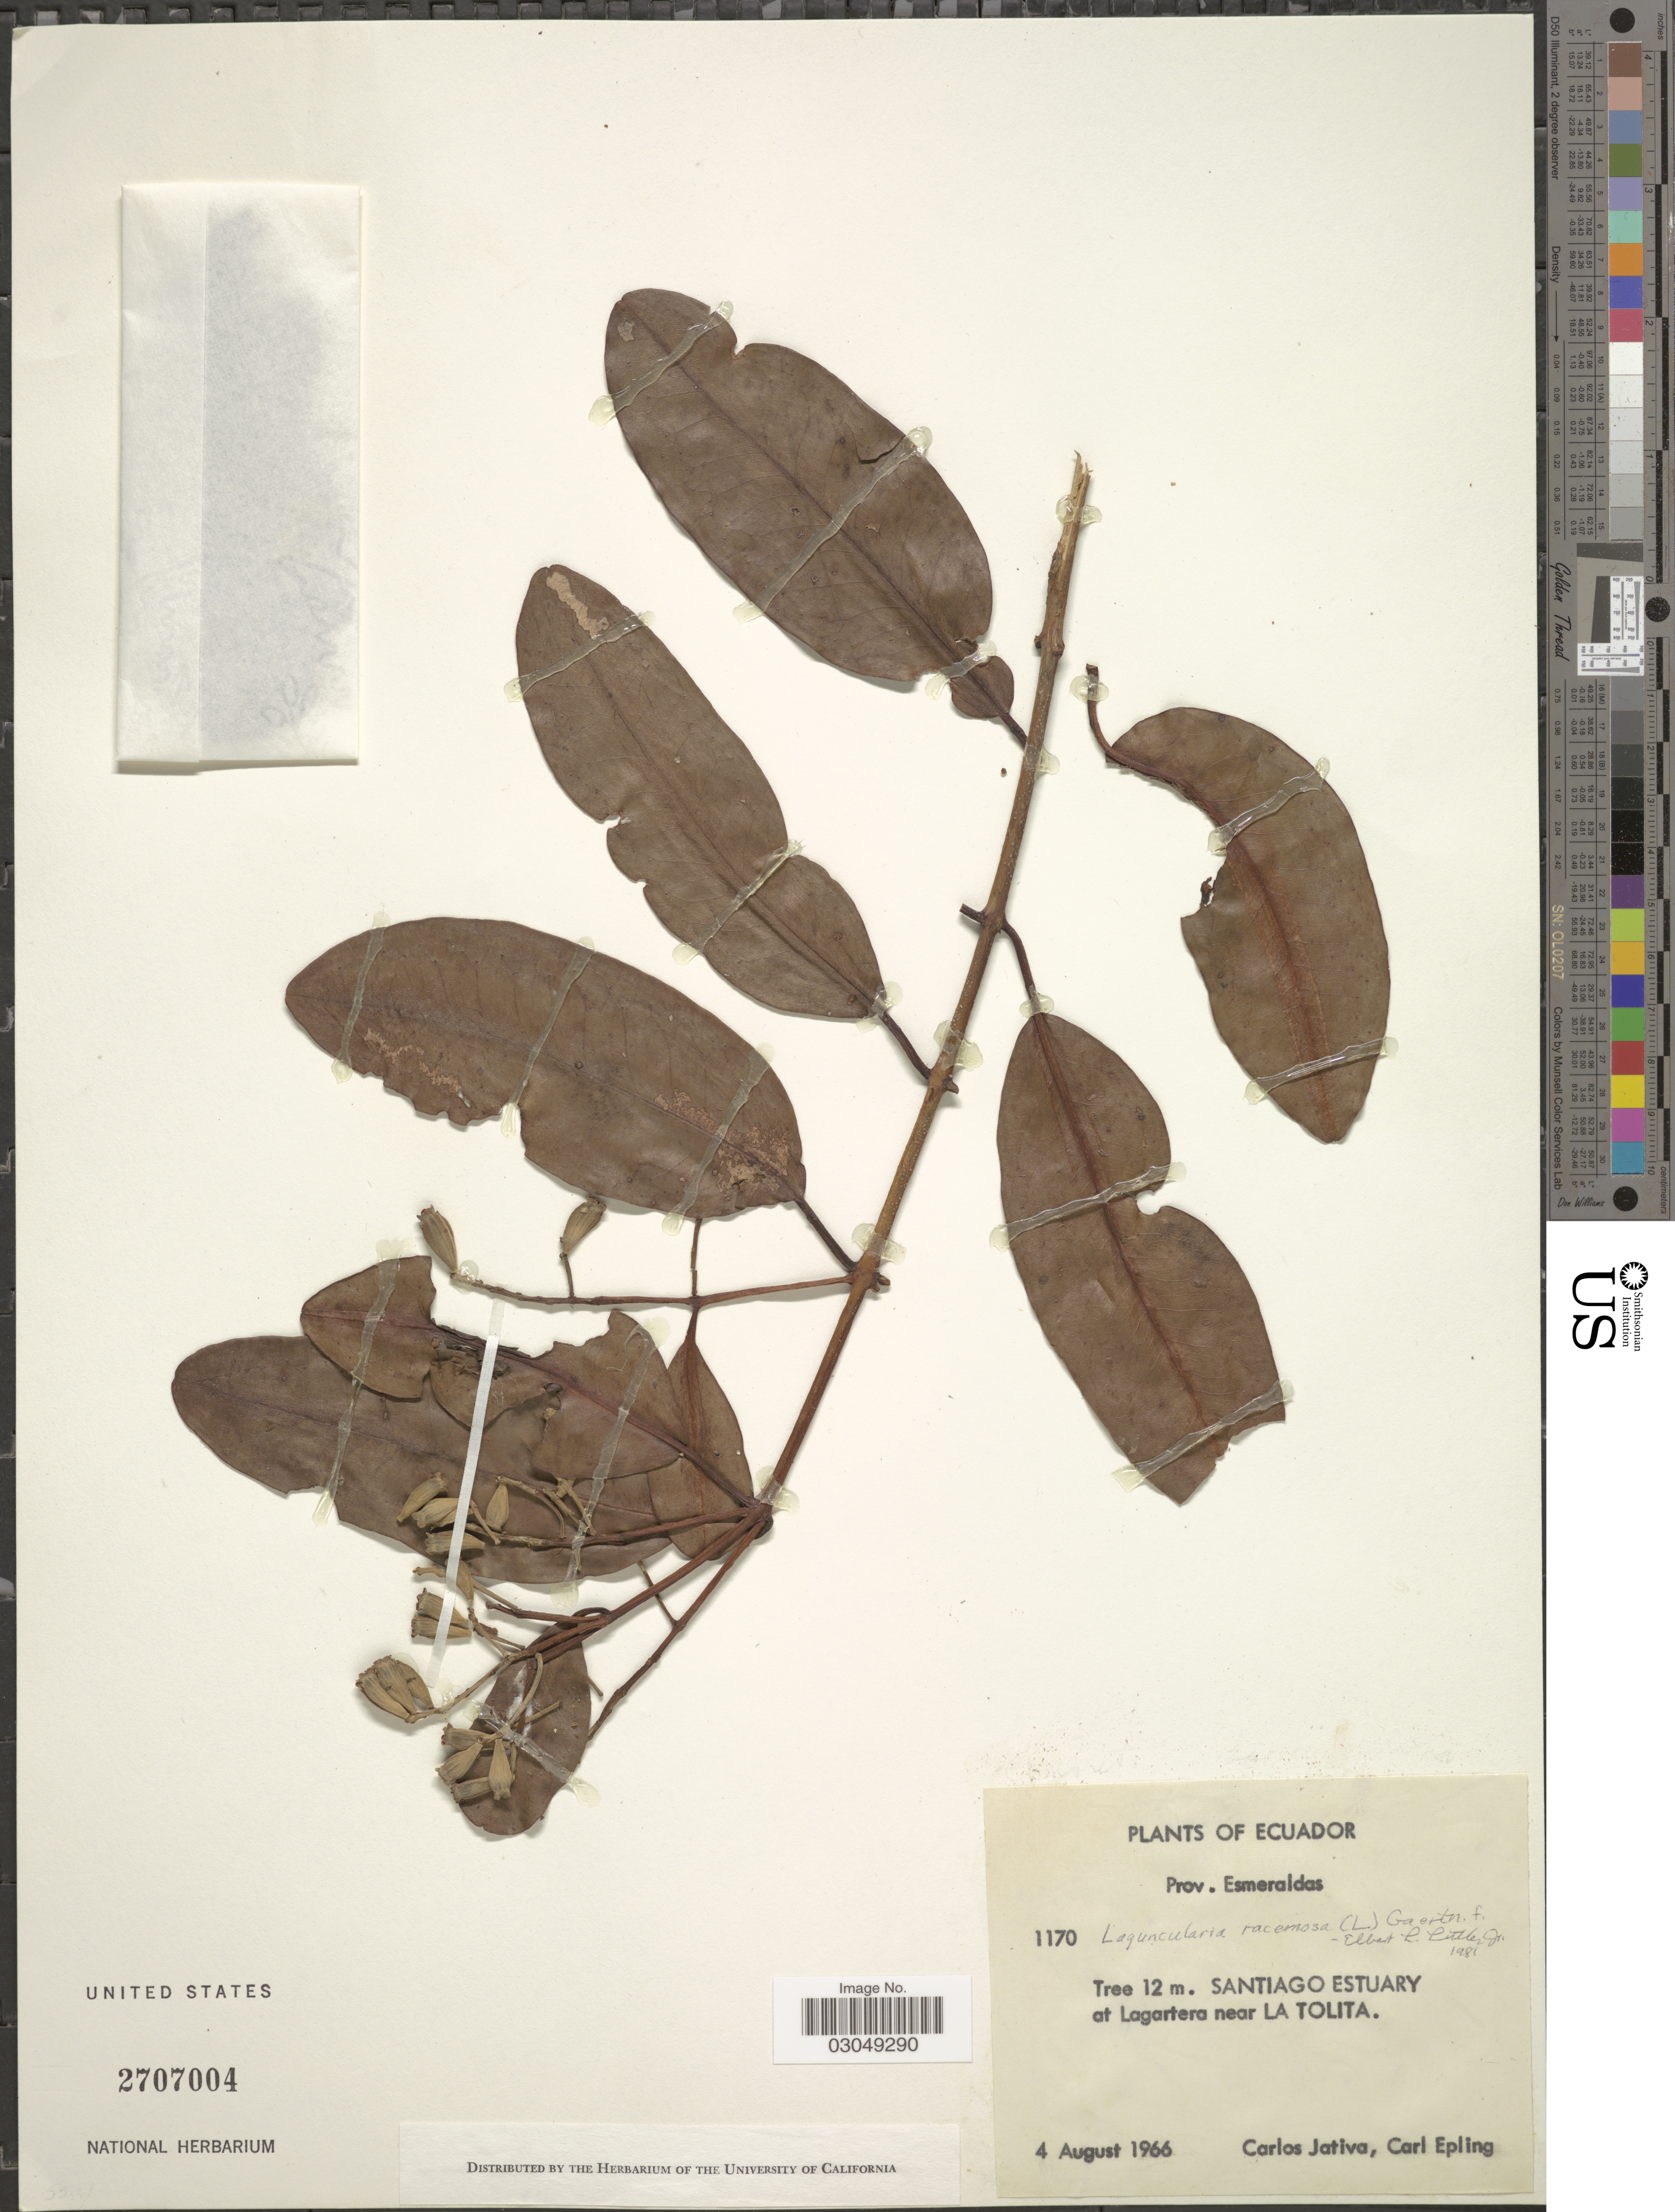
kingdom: Plantae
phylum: Tracheophyta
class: Magnoliopsida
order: Myrtales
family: Combretaceae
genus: Laguncularia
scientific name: Laguncularia racemosa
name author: (L.) C.F. Gaertn.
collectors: C. D. Játiva & C. C. Epling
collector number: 1170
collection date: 1966-08-04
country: Ecuador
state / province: Esmeraldas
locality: Santiago Estuary at Lagartera near La Tolita.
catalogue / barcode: US 2707004